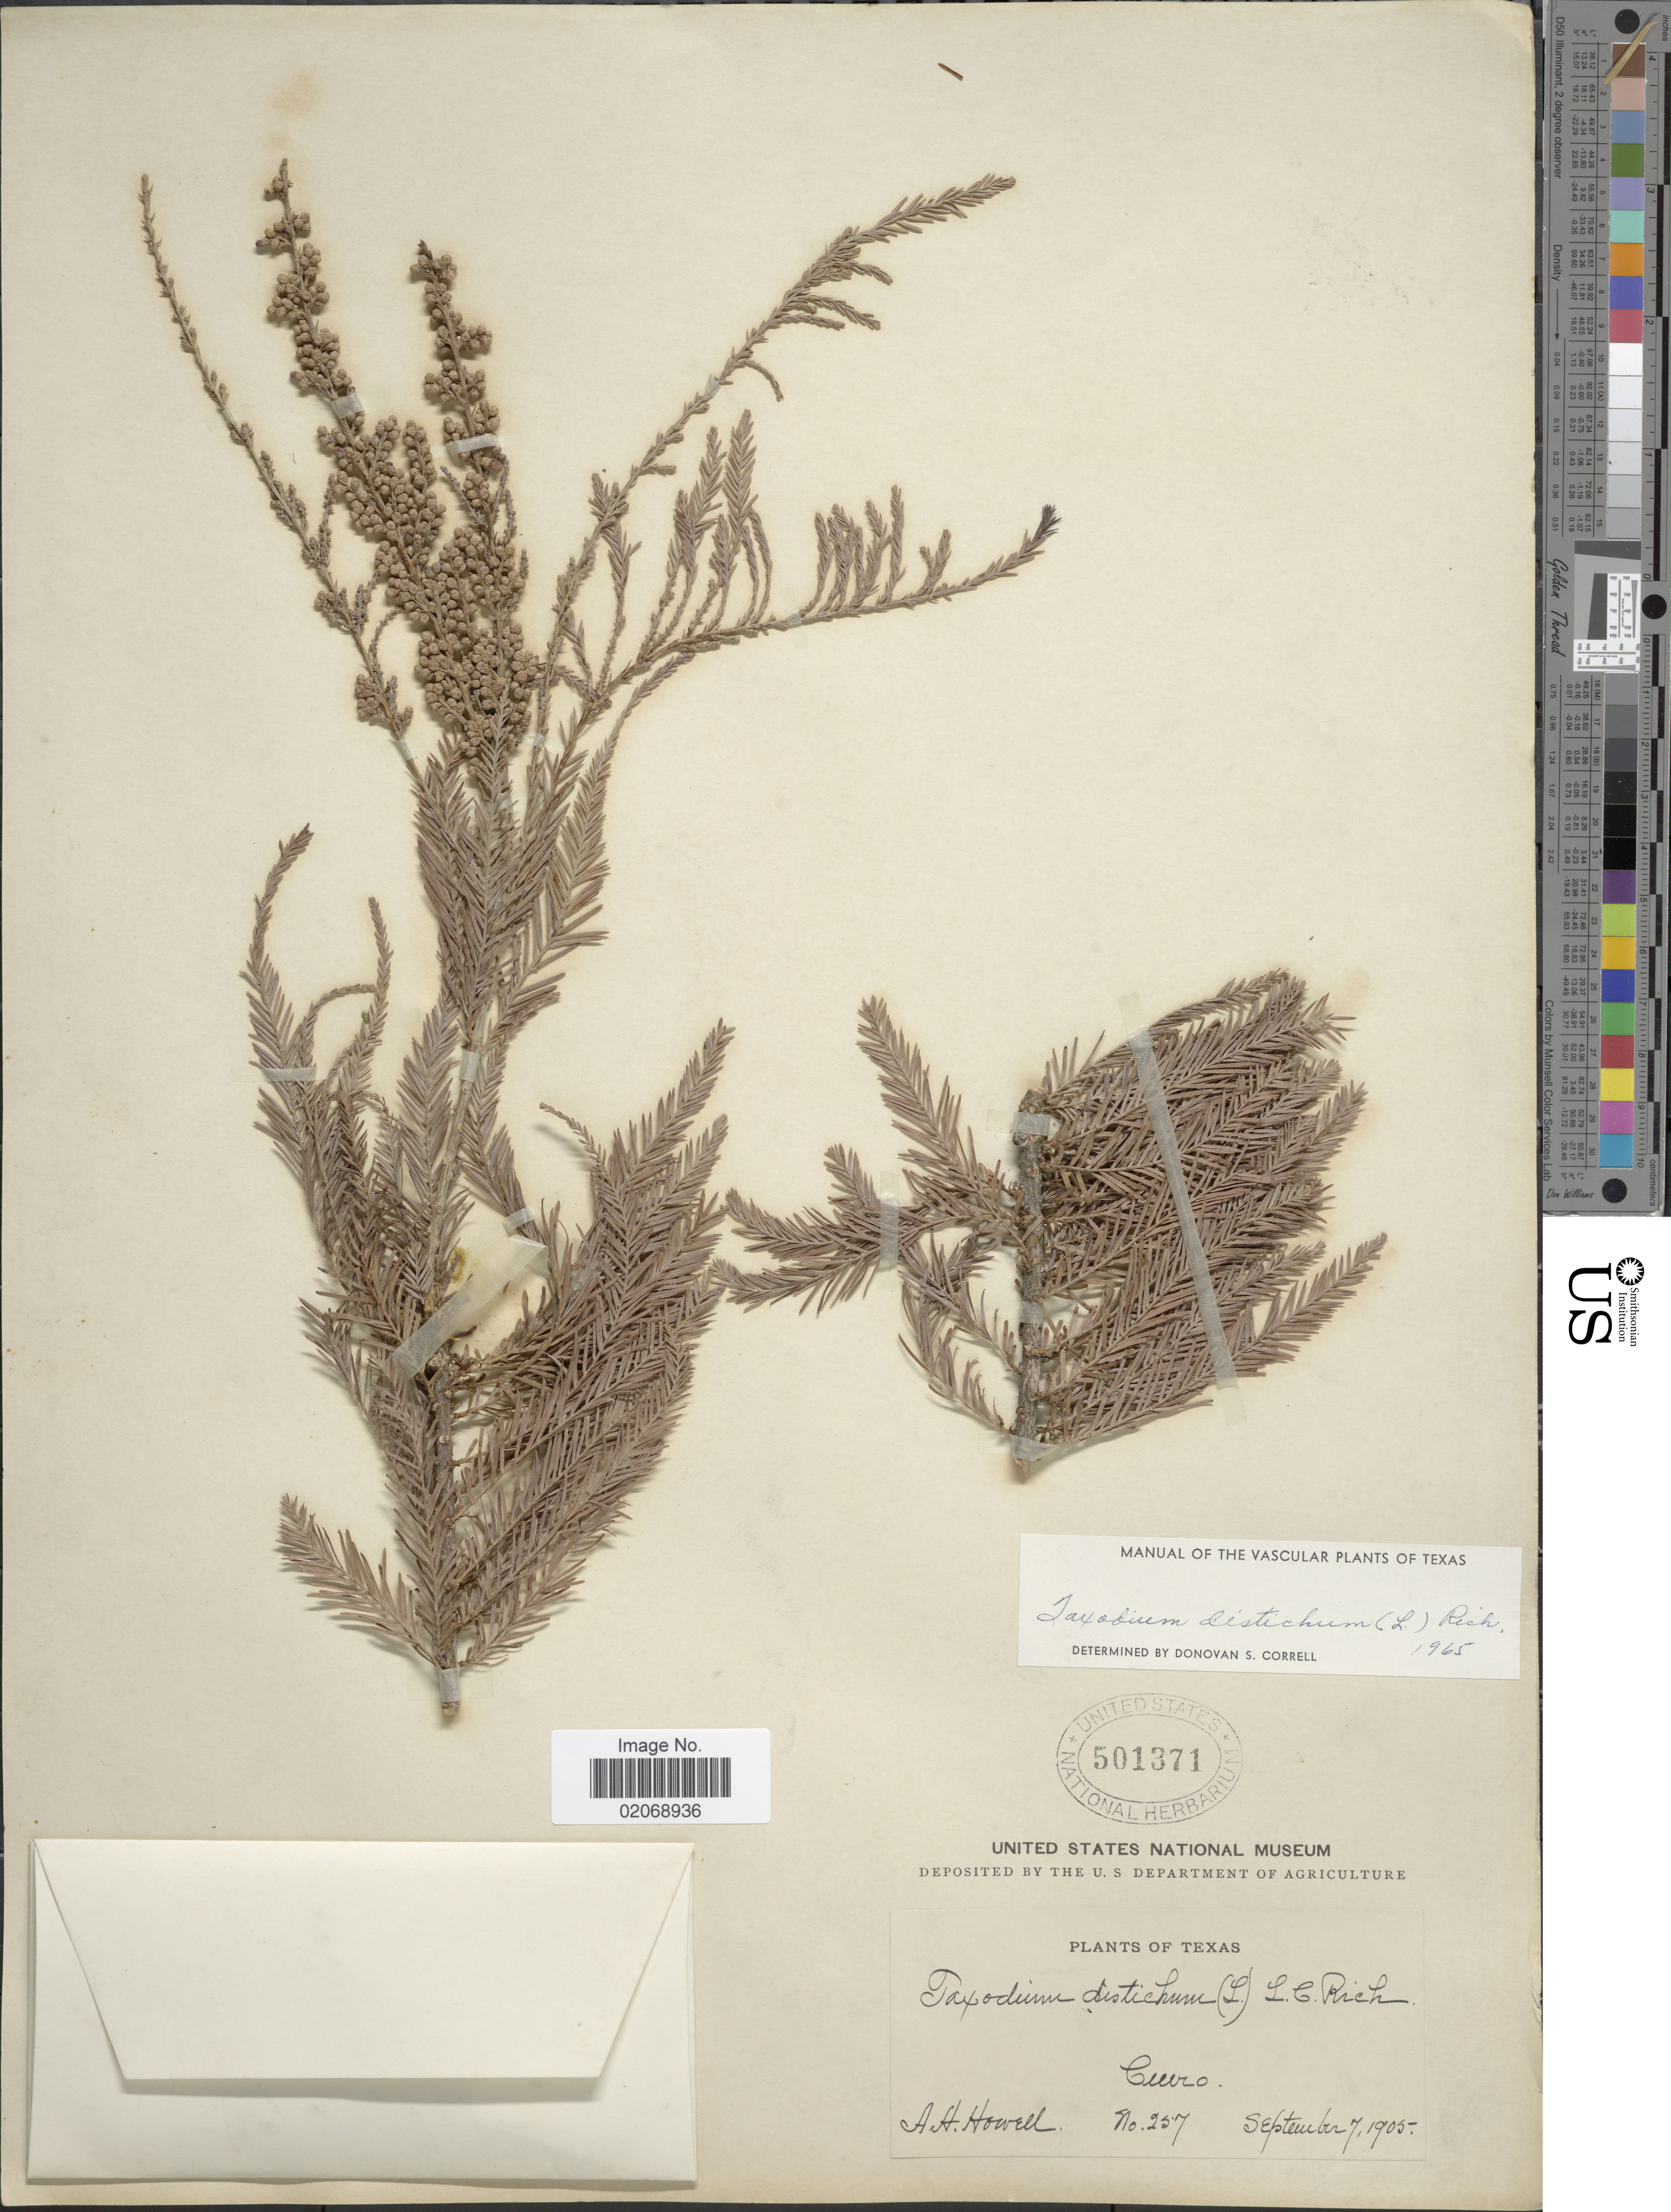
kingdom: Plantae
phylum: Tracheophyta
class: Pinopsida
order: Pinales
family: Cupressaceae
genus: Taxodium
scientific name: Taxodium distichum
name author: (L.) Rich.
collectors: A. Howell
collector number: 257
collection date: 1905-09-07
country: United States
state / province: Texas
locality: Cuero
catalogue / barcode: US 501371